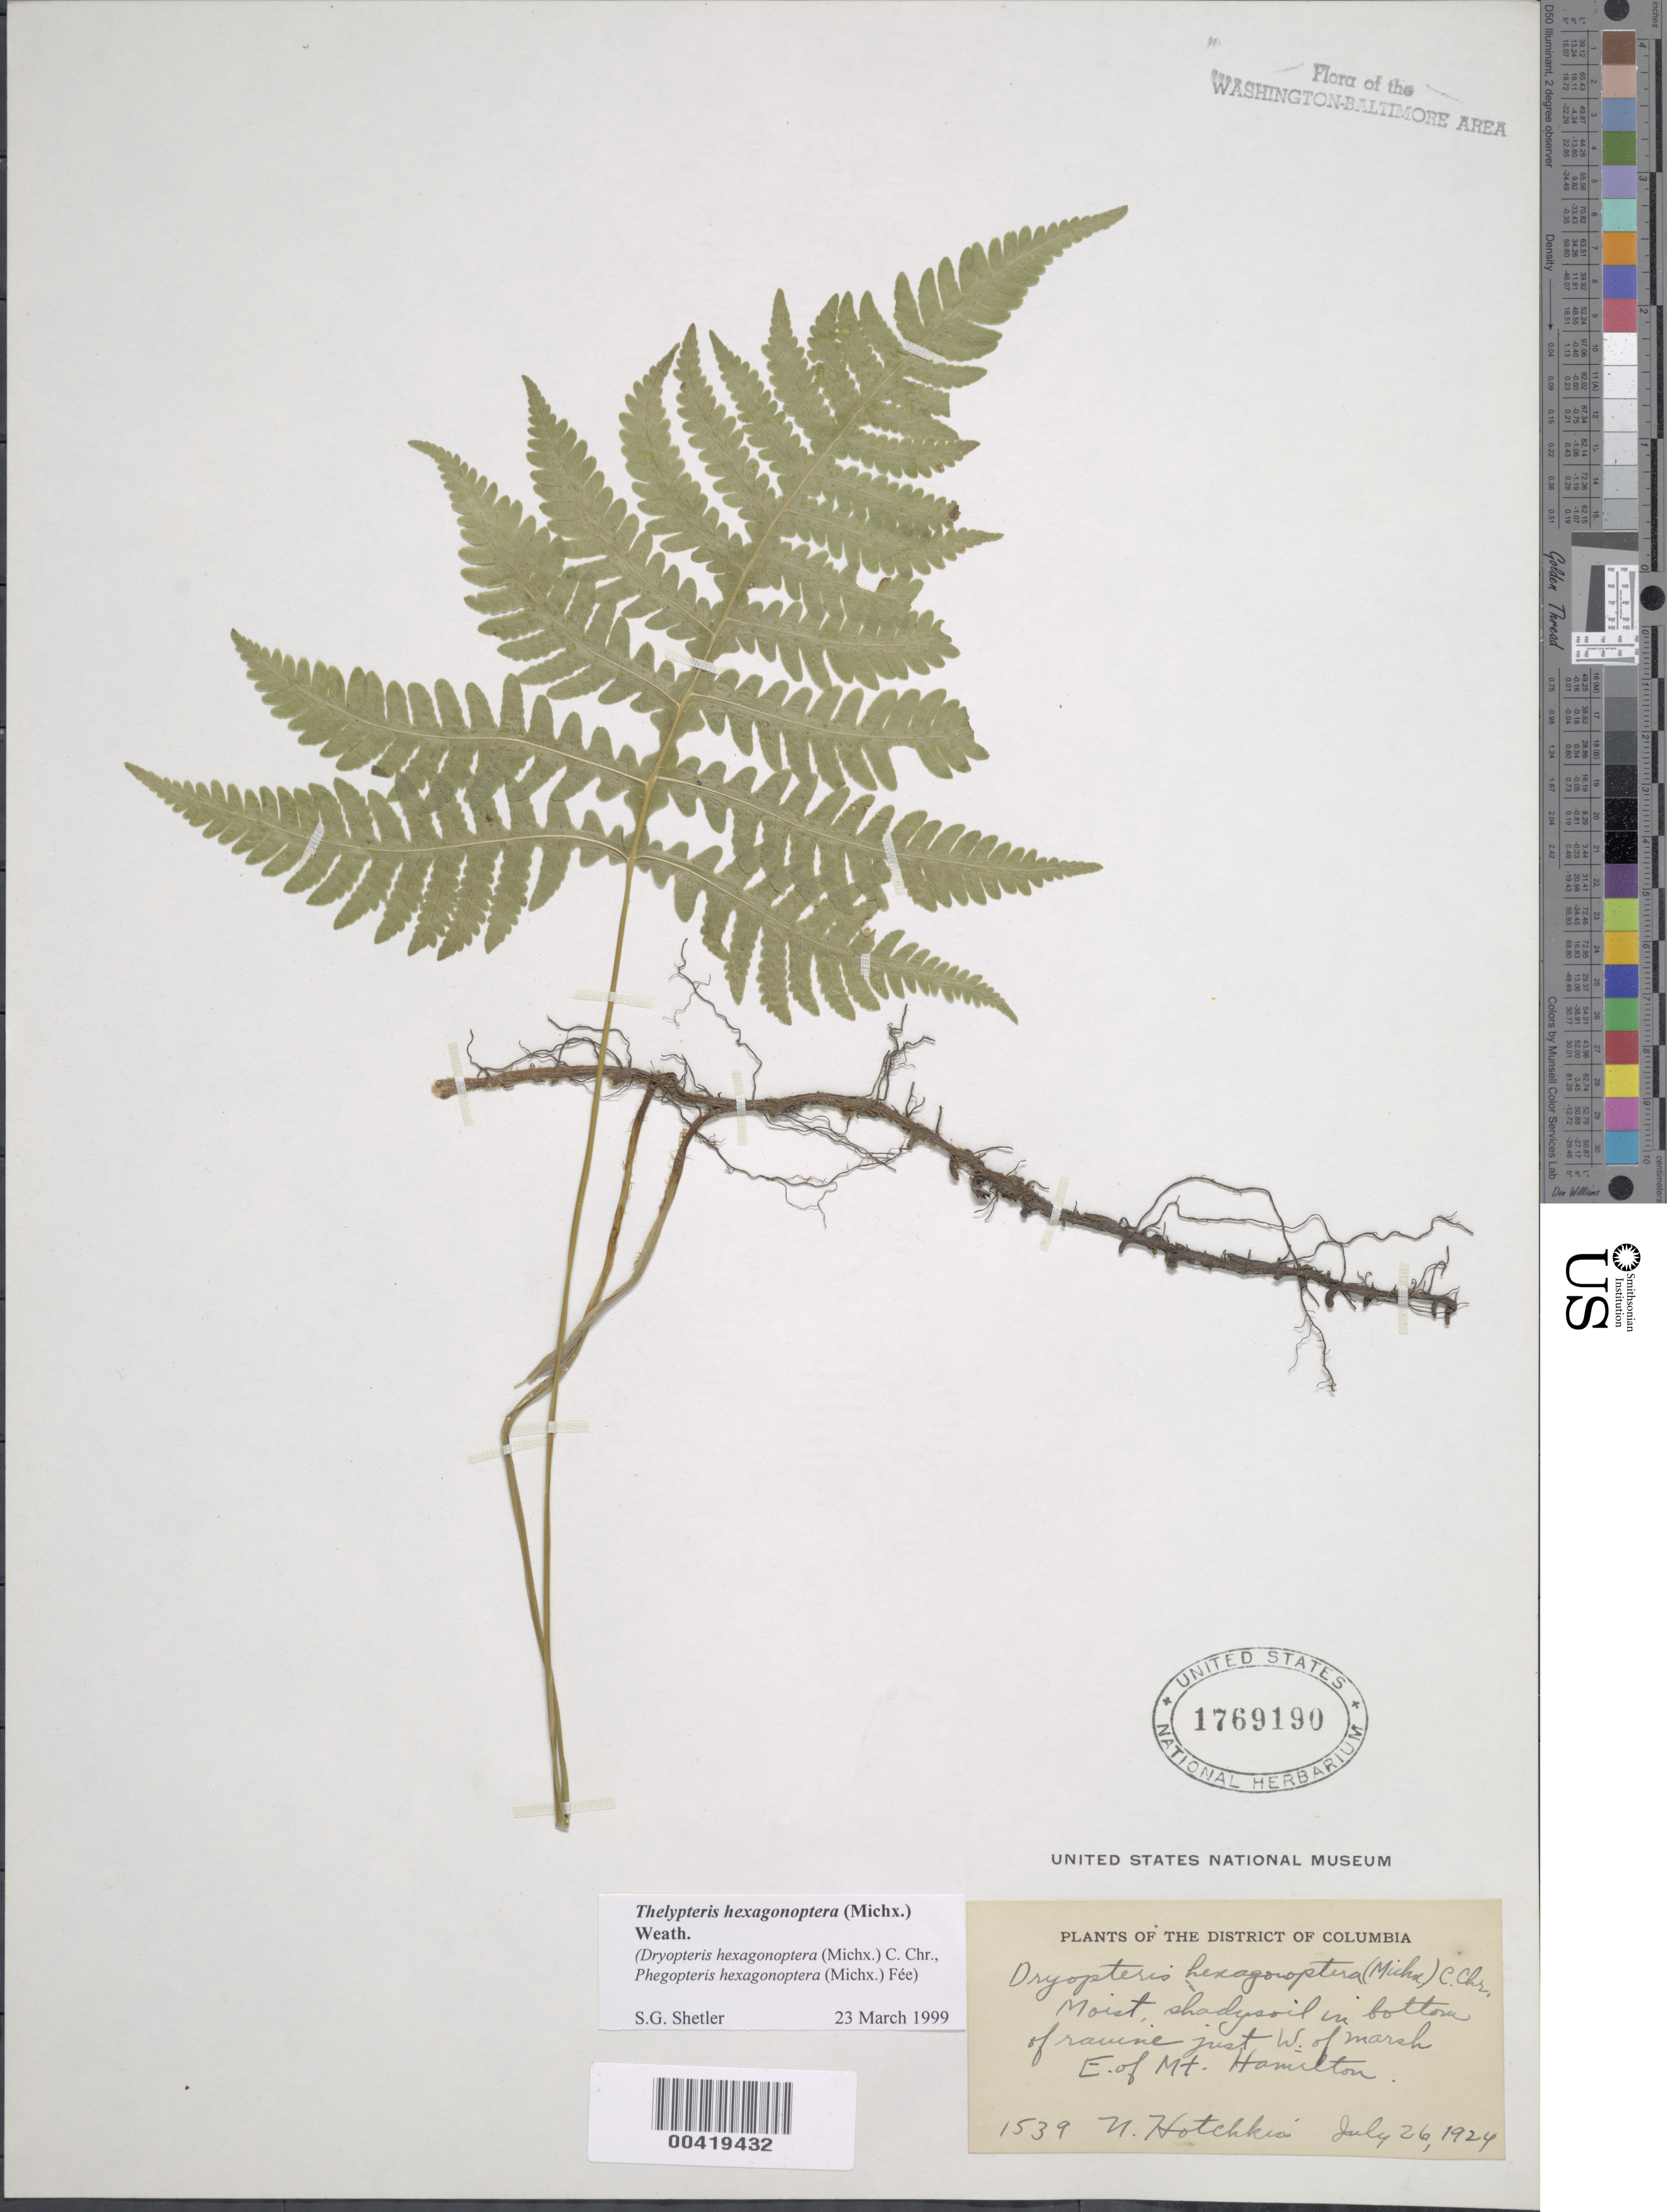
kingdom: Plantae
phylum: Tracheophyta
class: Polypodiopsida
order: Polypodiales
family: Thelypteridaceae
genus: Phegopteris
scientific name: Phegopteris hexagonoptera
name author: (Michx.) Fée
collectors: N. Hotchkiss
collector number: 1539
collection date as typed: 26 Jul 1924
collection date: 1924-07-26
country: United States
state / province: District of Columbia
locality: West of Marsh that is east of Mount Hamilton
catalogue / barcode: US 1769190